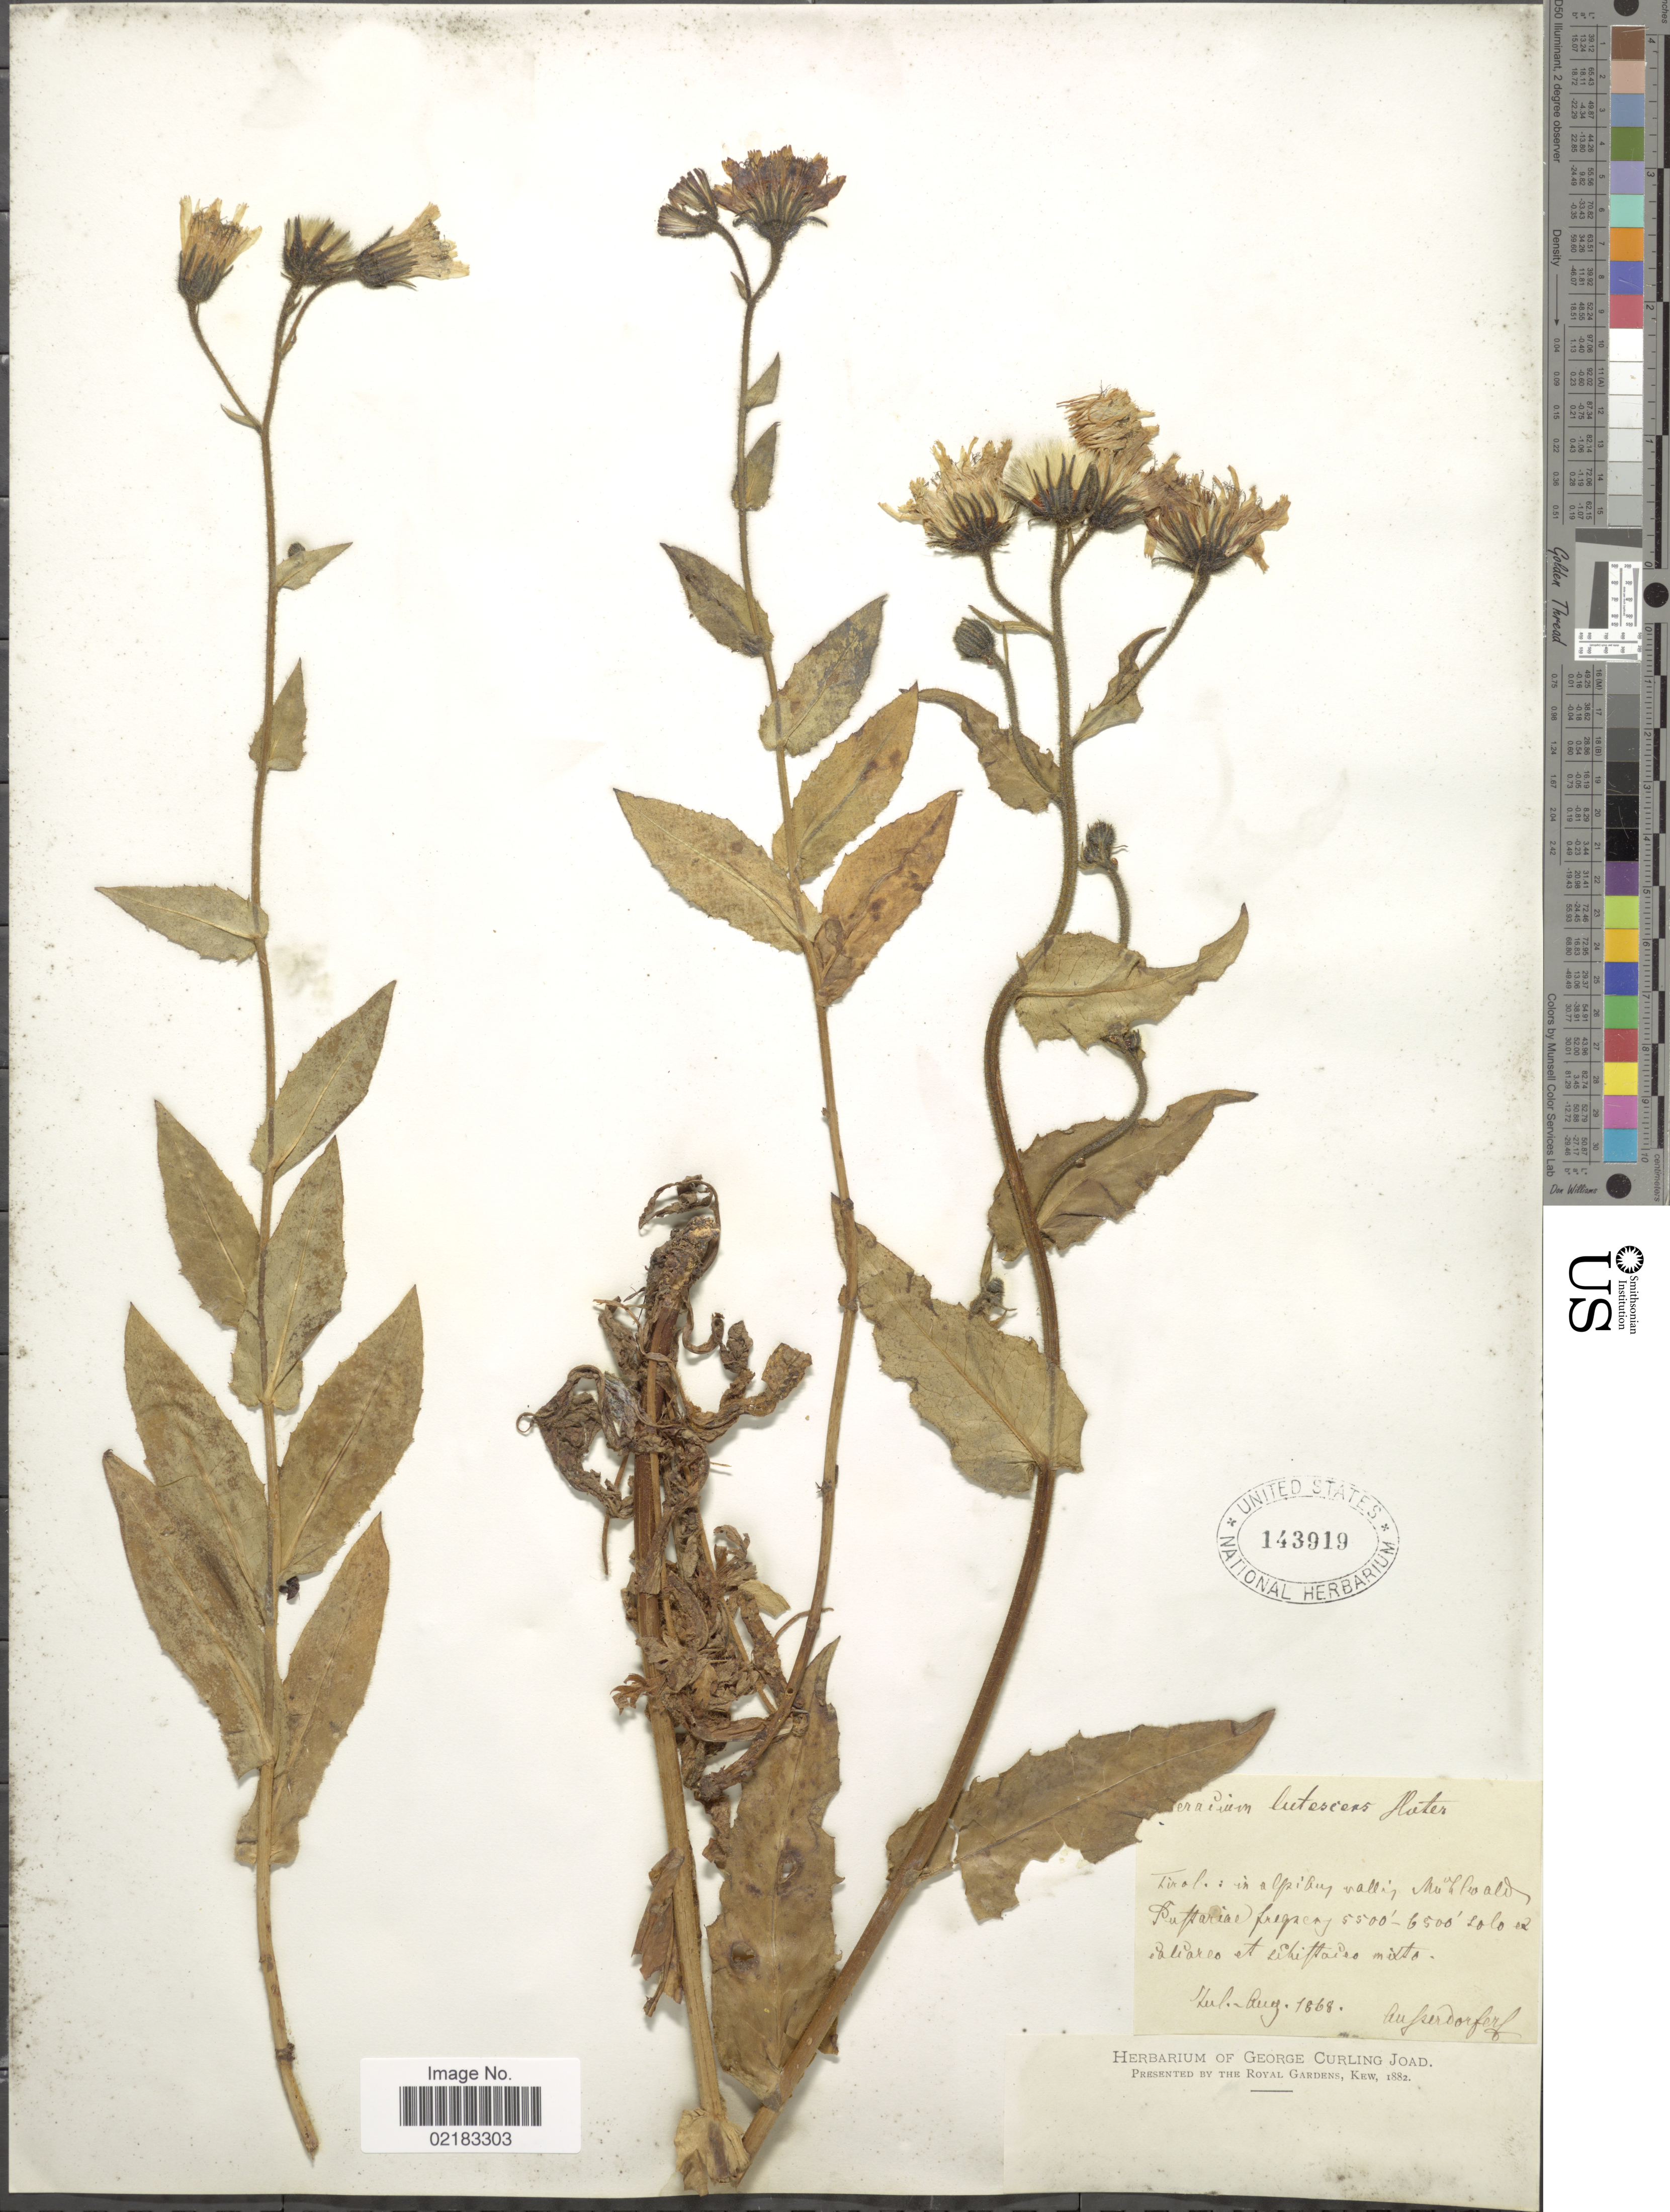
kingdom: Plantae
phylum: Tracheophyta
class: Magnoliopsida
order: Asterales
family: Asteraceae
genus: Hieracium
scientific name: Hieracium picroides subsp. picroides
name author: Vill.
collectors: Aufsersdorfer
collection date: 1868-07/1868-08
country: Italy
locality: Tirol.: in a Alpibus vallis mühlwald Puftariae et Shittaiso mitts [interpreted]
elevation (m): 1676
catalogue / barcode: US 143919